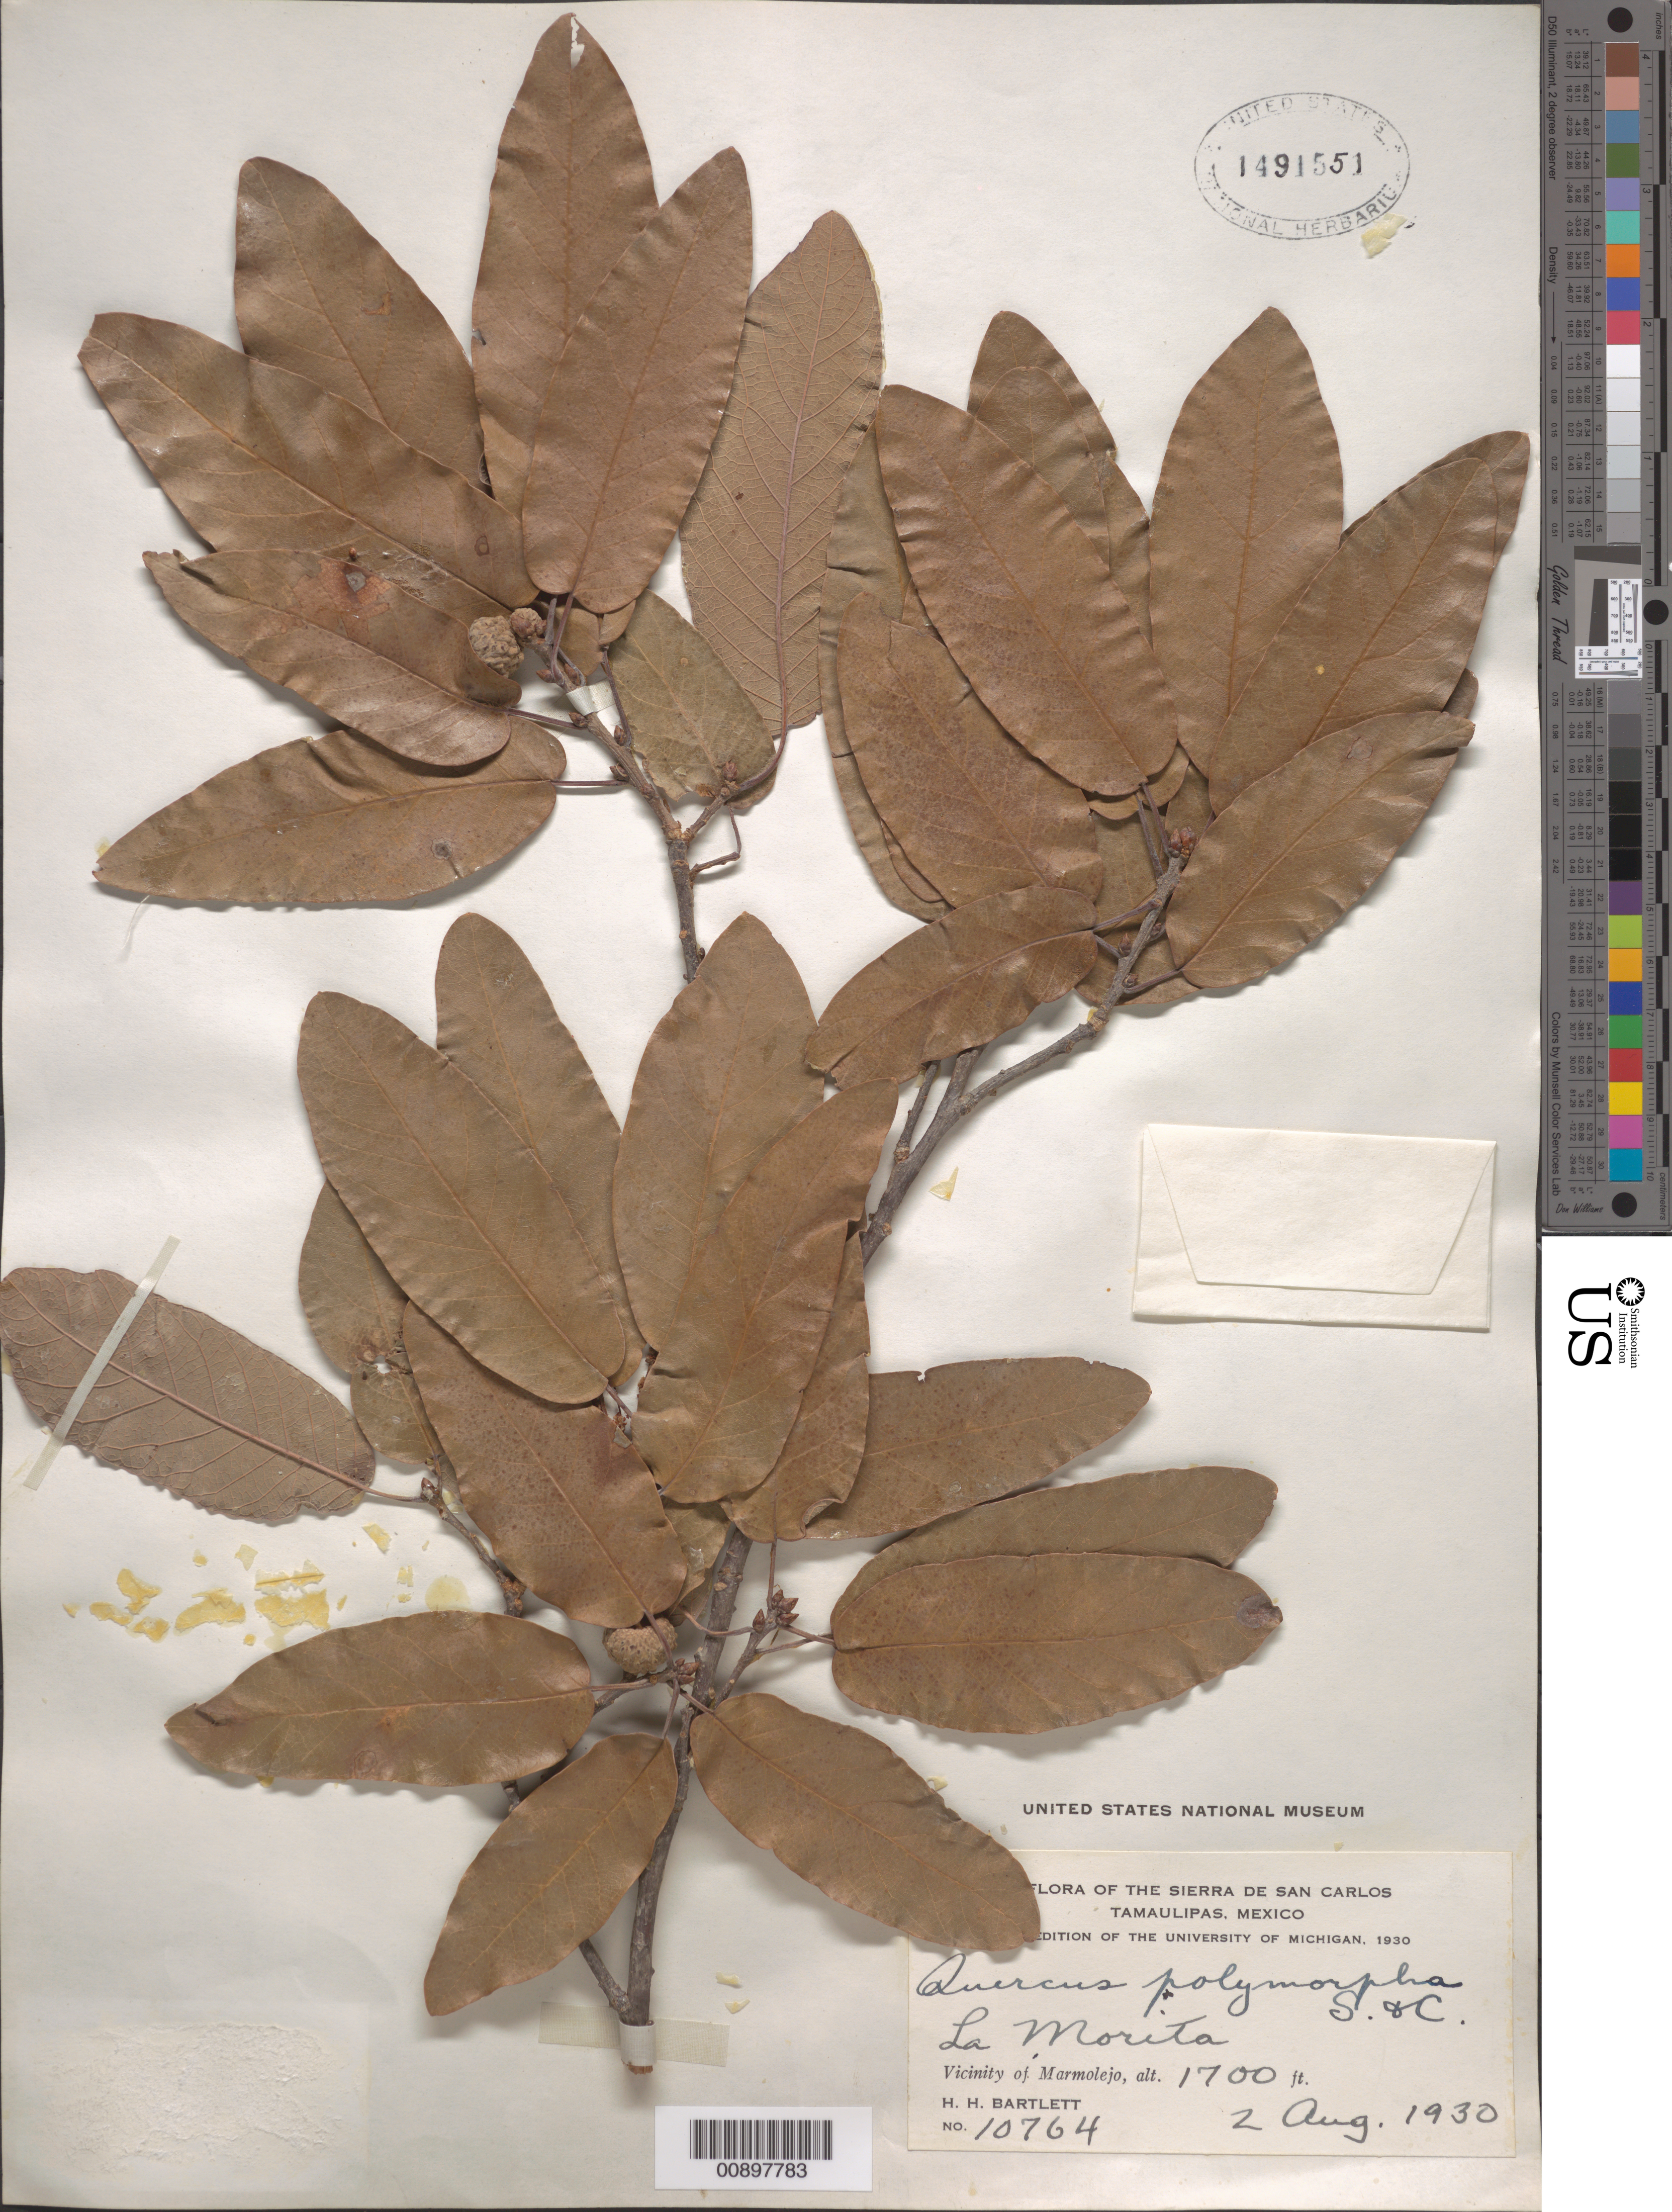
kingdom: Plantae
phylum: Tracheophyta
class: Magnoliopsida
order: Fagales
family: Fagaceae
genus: Quercus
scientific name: Quercus polymorpha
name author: Schltdl. & Cham.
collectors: H. H. Bartlett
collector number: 10764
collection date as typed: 02 Aug 1930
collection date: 1930-08-02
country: Mexico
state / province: Tamaulipas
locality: La Morita. Vicinity of Marmolejo. Sierra de San Carlos, Tamaulipas.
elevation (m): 518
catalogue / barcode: US 1491551